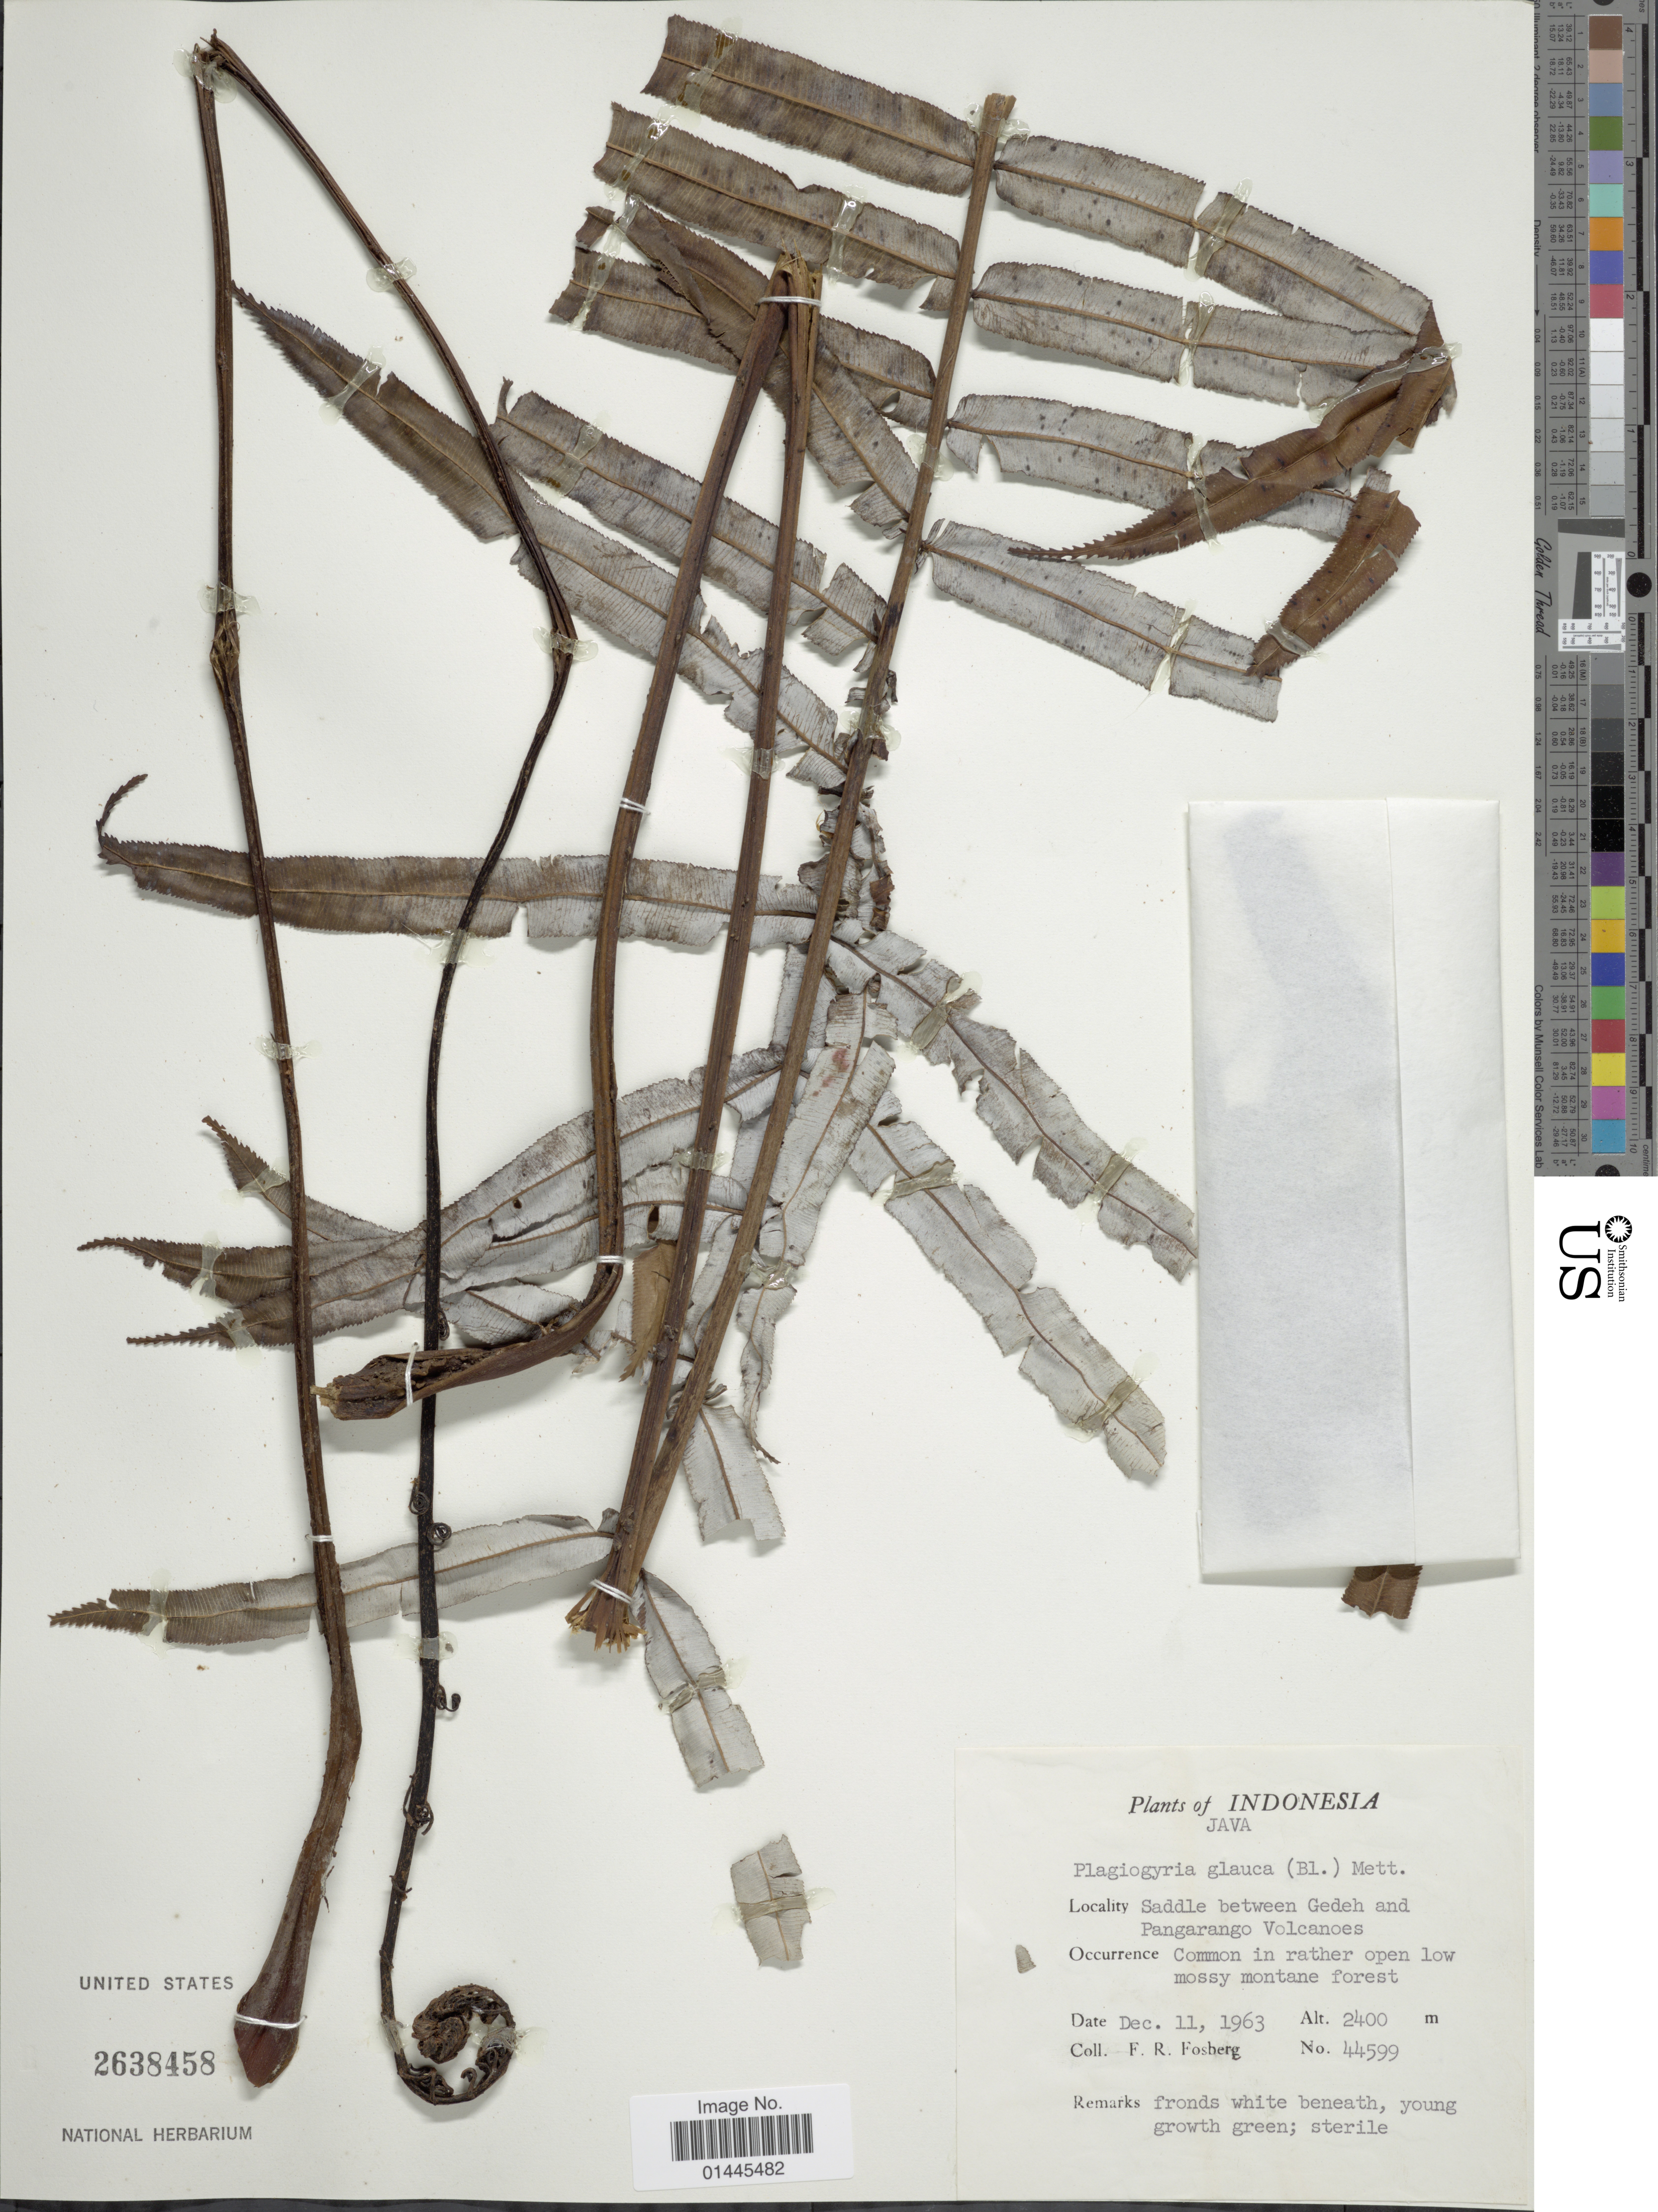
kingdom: Plantae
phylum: Tracheophyta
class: Polypodiopsida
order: Cyatheales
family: Plagiogyriaceae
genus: Plagiogyria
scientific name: Plagiogyria glauca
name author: (Blume) Mett.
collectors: F. R. Fosberg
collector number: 44599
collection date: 1963-12-11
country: Indonesia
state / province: Java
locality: Saddle between Gedeh and Pangarango Volcanoes.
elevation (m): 2400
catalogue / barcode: US 2638458